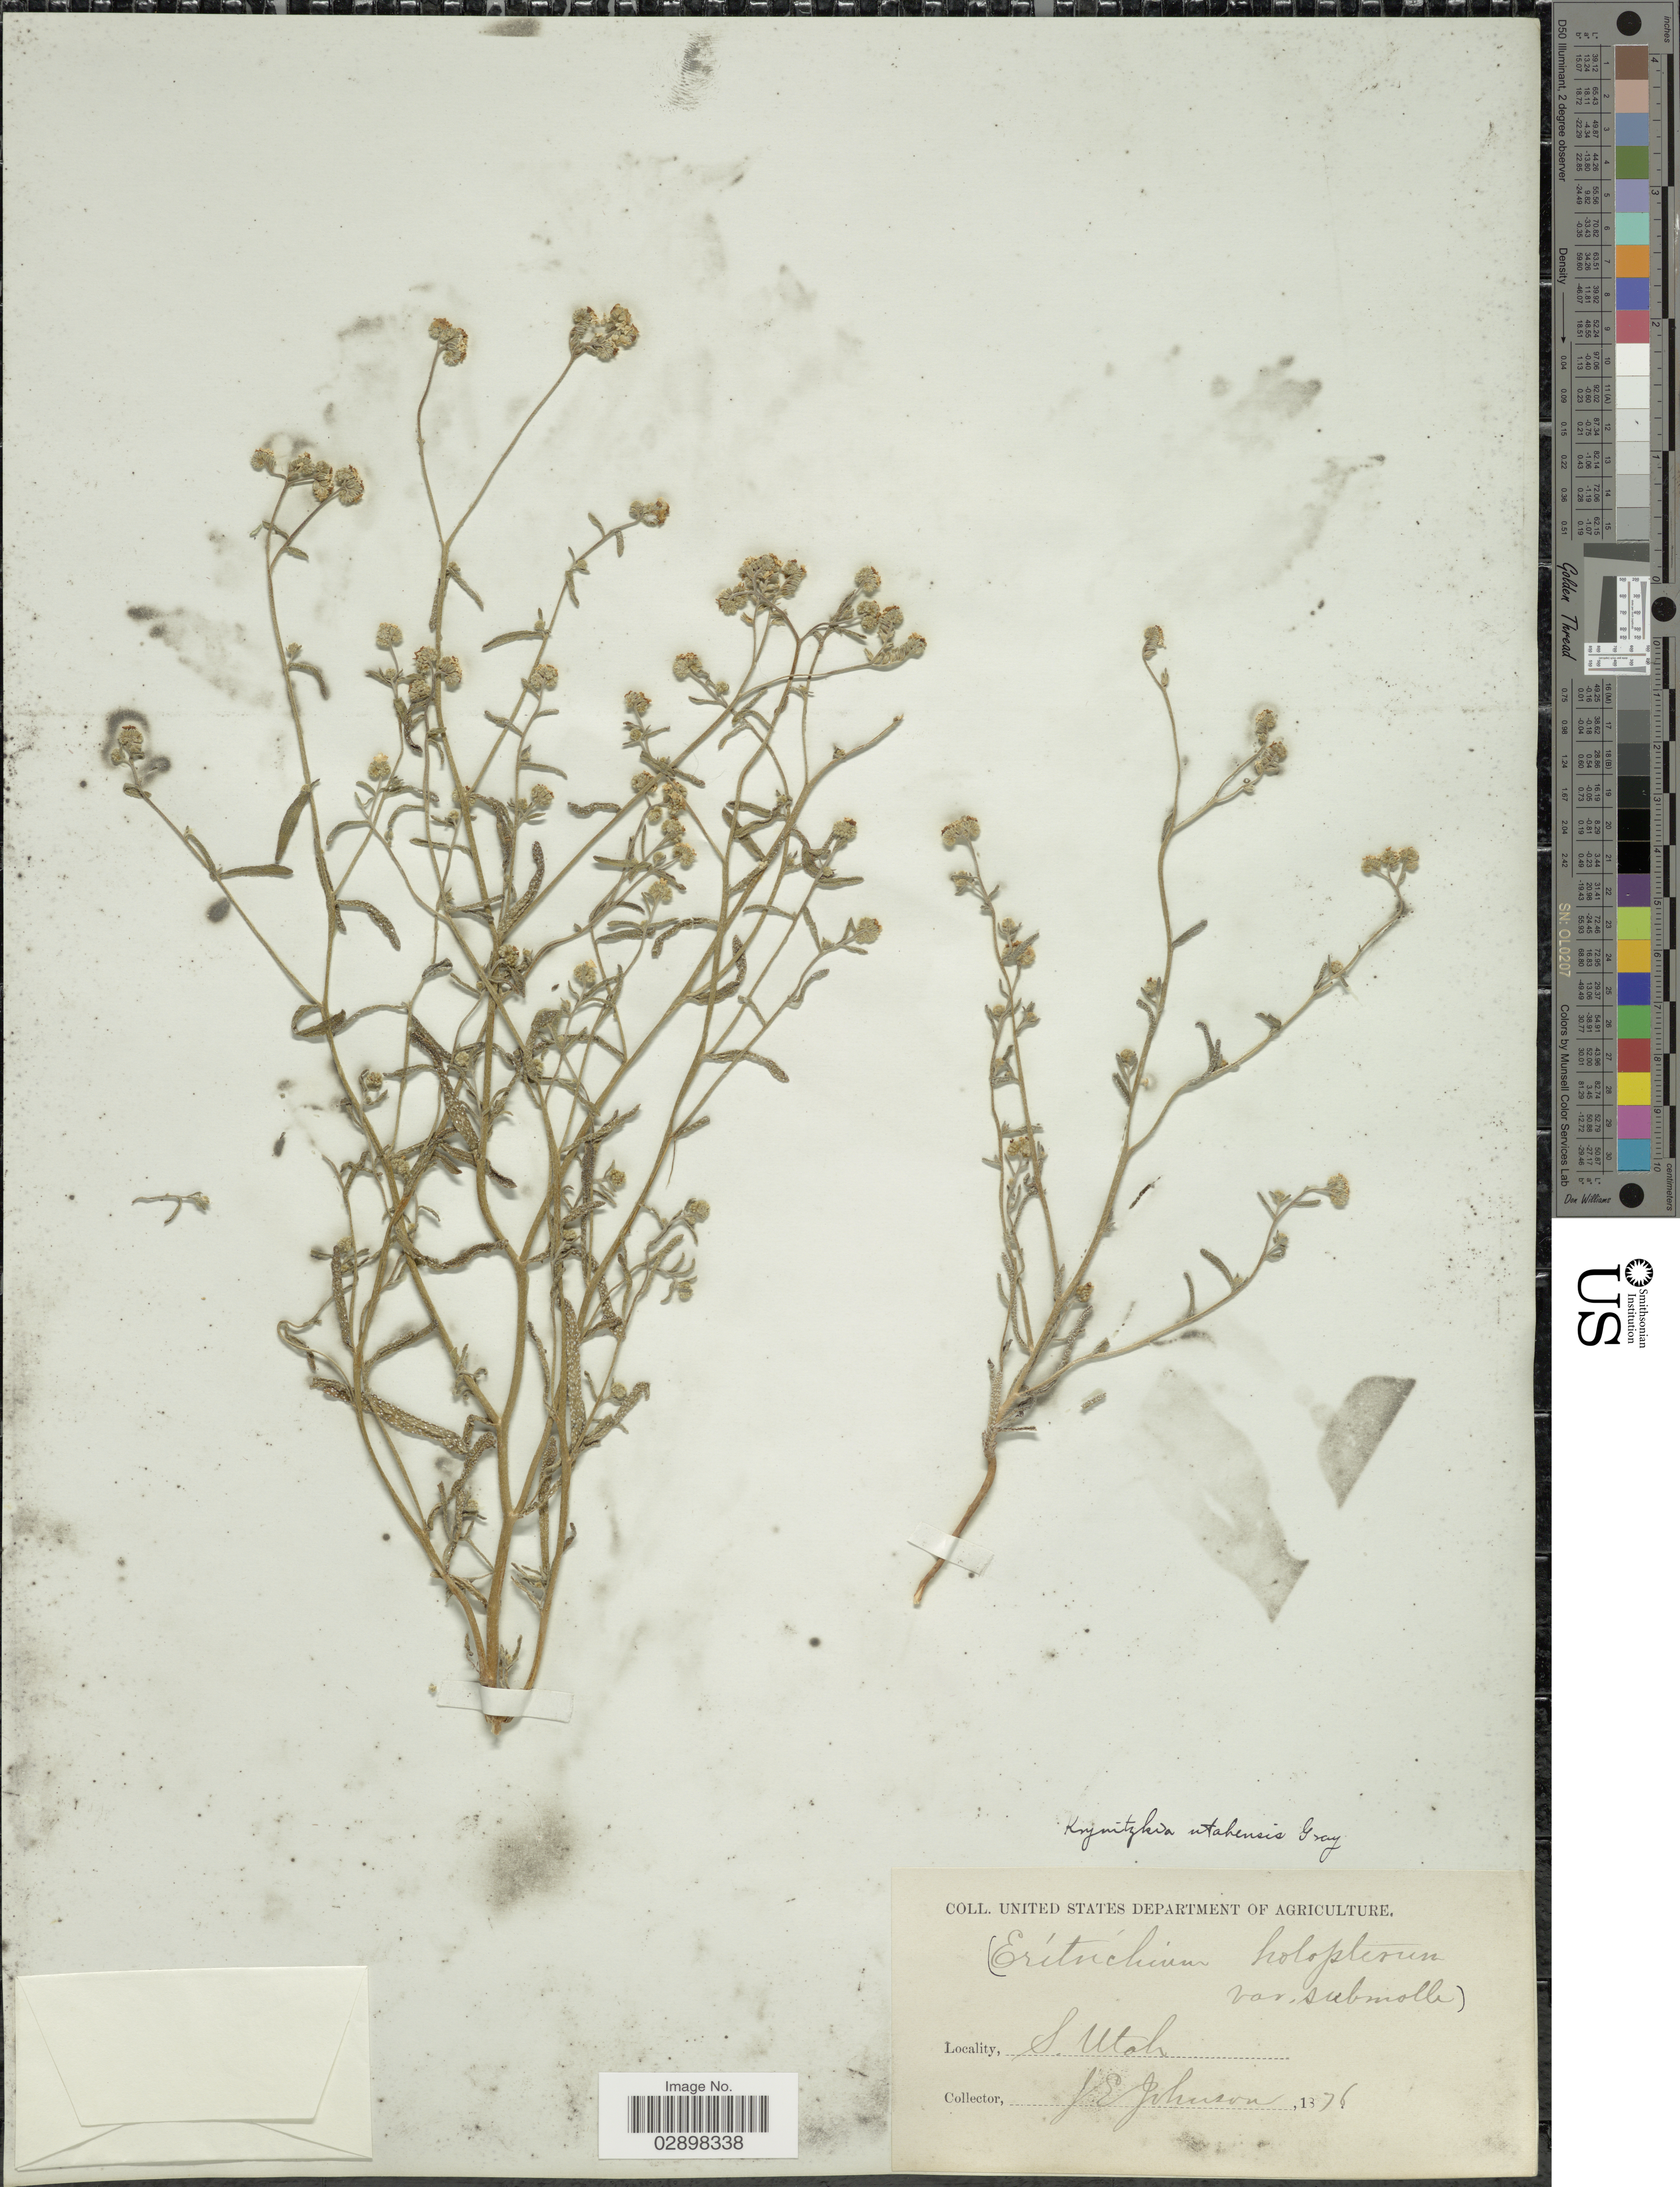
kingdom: Plantae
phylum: Tracheophyta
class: Magnoliopsida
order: Boraginales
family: Boraginaceae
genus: Cryptantha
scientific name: Cryptantha utahensis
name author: (A. Gray) Greene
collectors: J. E. Johnson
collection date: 1876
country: United States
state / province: Utah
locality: S. Utah.